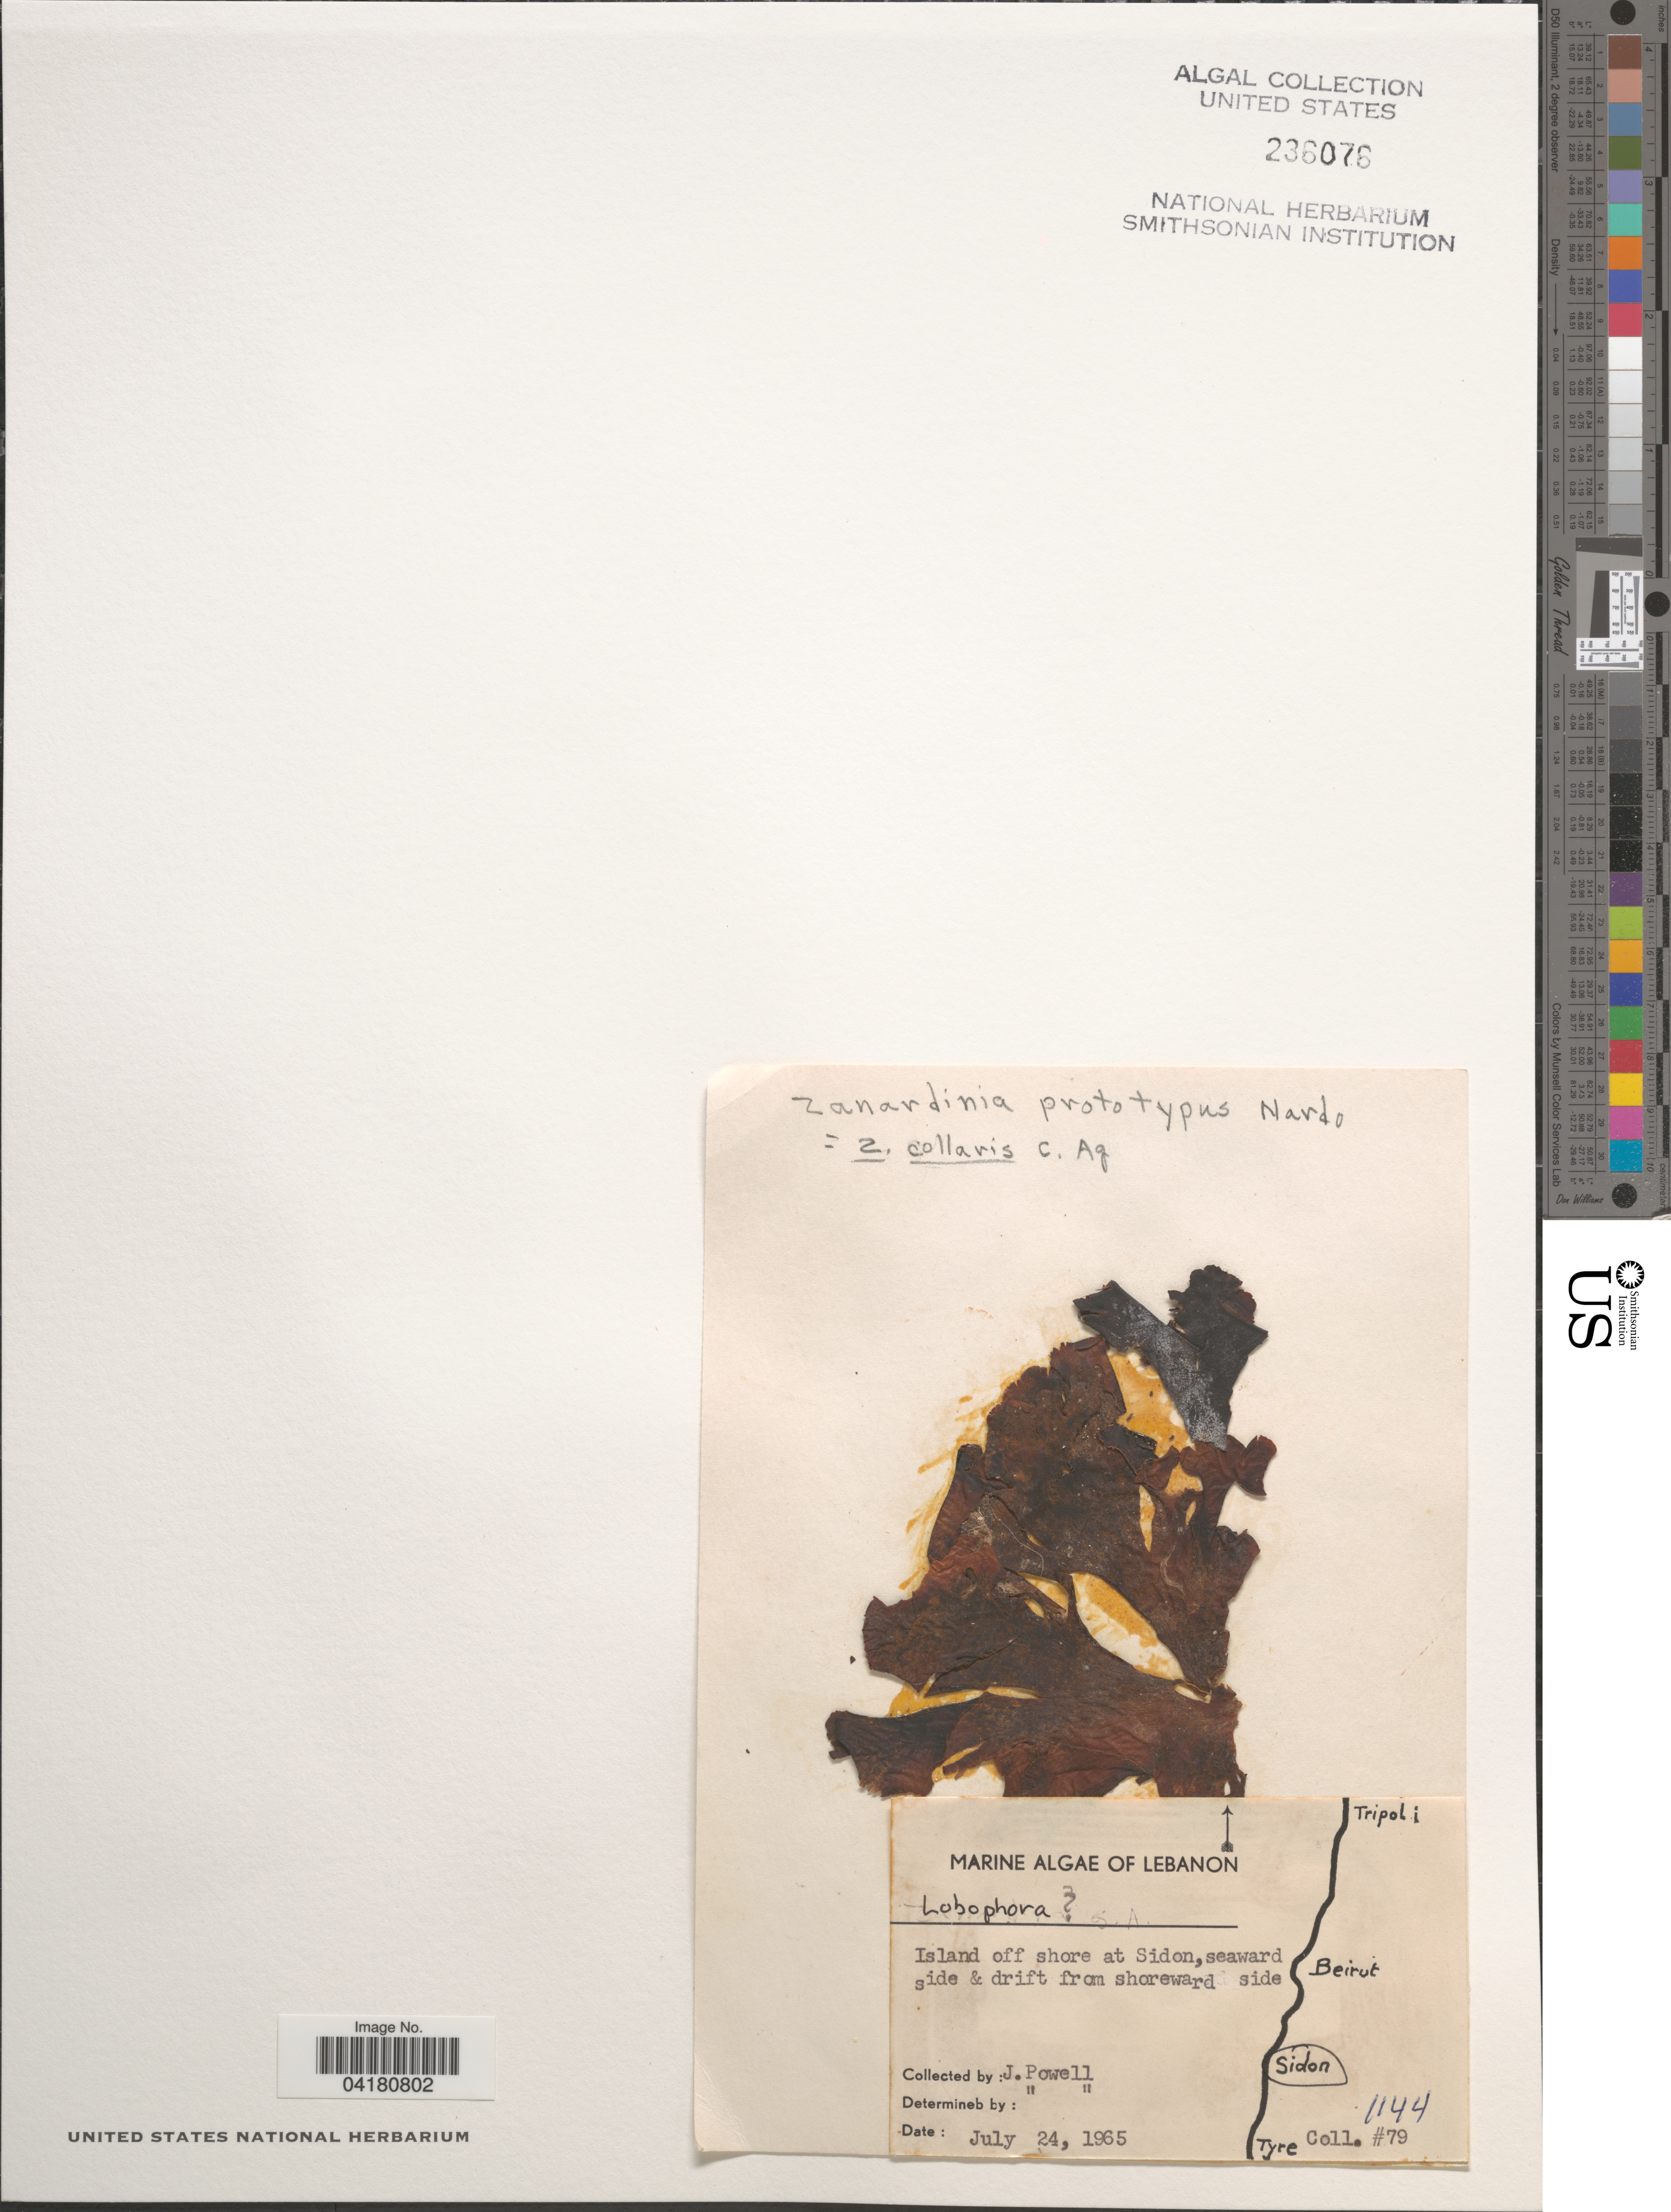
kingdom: Chromista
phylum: Ochrophyta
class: Phaeophyceae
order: Dictyotales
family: Dictyotaceae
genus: Lobophora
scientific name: Lobophora sp.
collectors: J. Powell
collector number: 79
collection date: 1965-07-24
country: Lebanon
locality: Island off shore at Sidon, seaward side & drift from shoreward side.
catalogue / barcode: US 236076